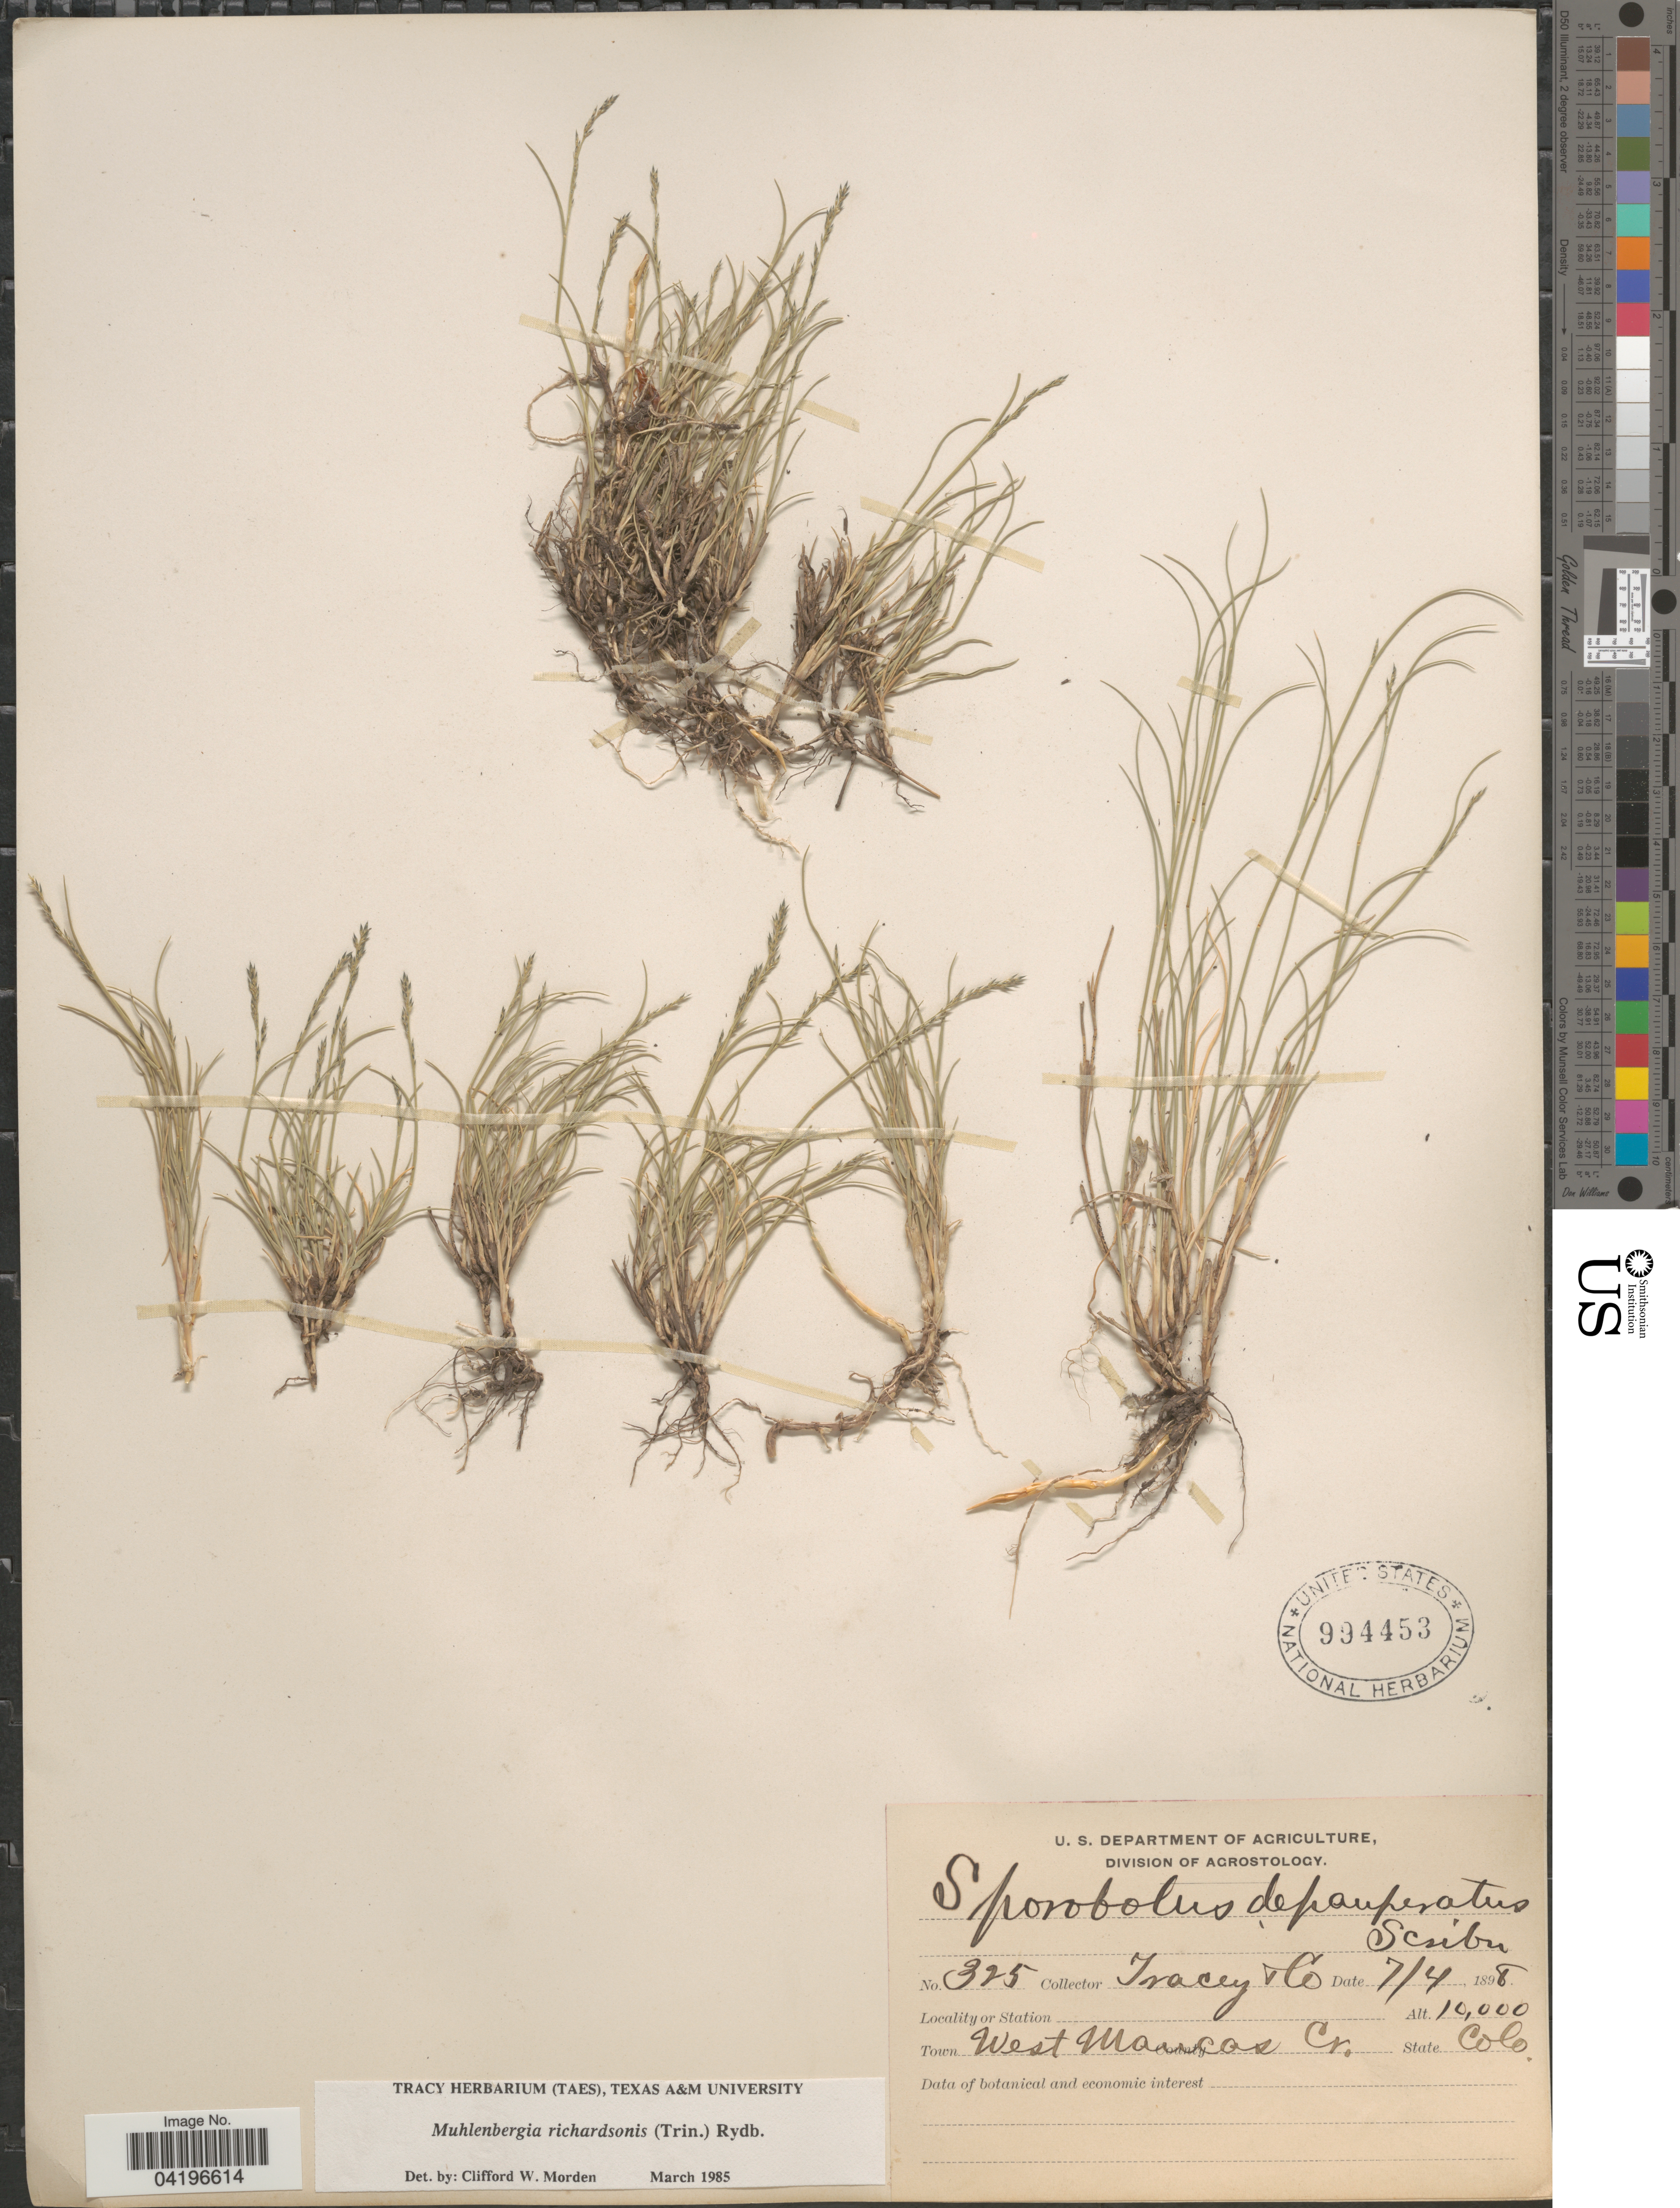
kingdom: Plantae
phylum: Tracheophyta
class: Liliopsida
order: Poales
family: Poaceae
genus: Muhlenbergia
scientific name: Muhlenbergia richardsonis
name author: (Trin.) Rydb.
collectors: Tracey & Co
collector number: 325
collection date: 1898-07-04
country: United States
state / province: Colorado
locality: Town West Mancos Cr.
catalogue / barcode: US 994453